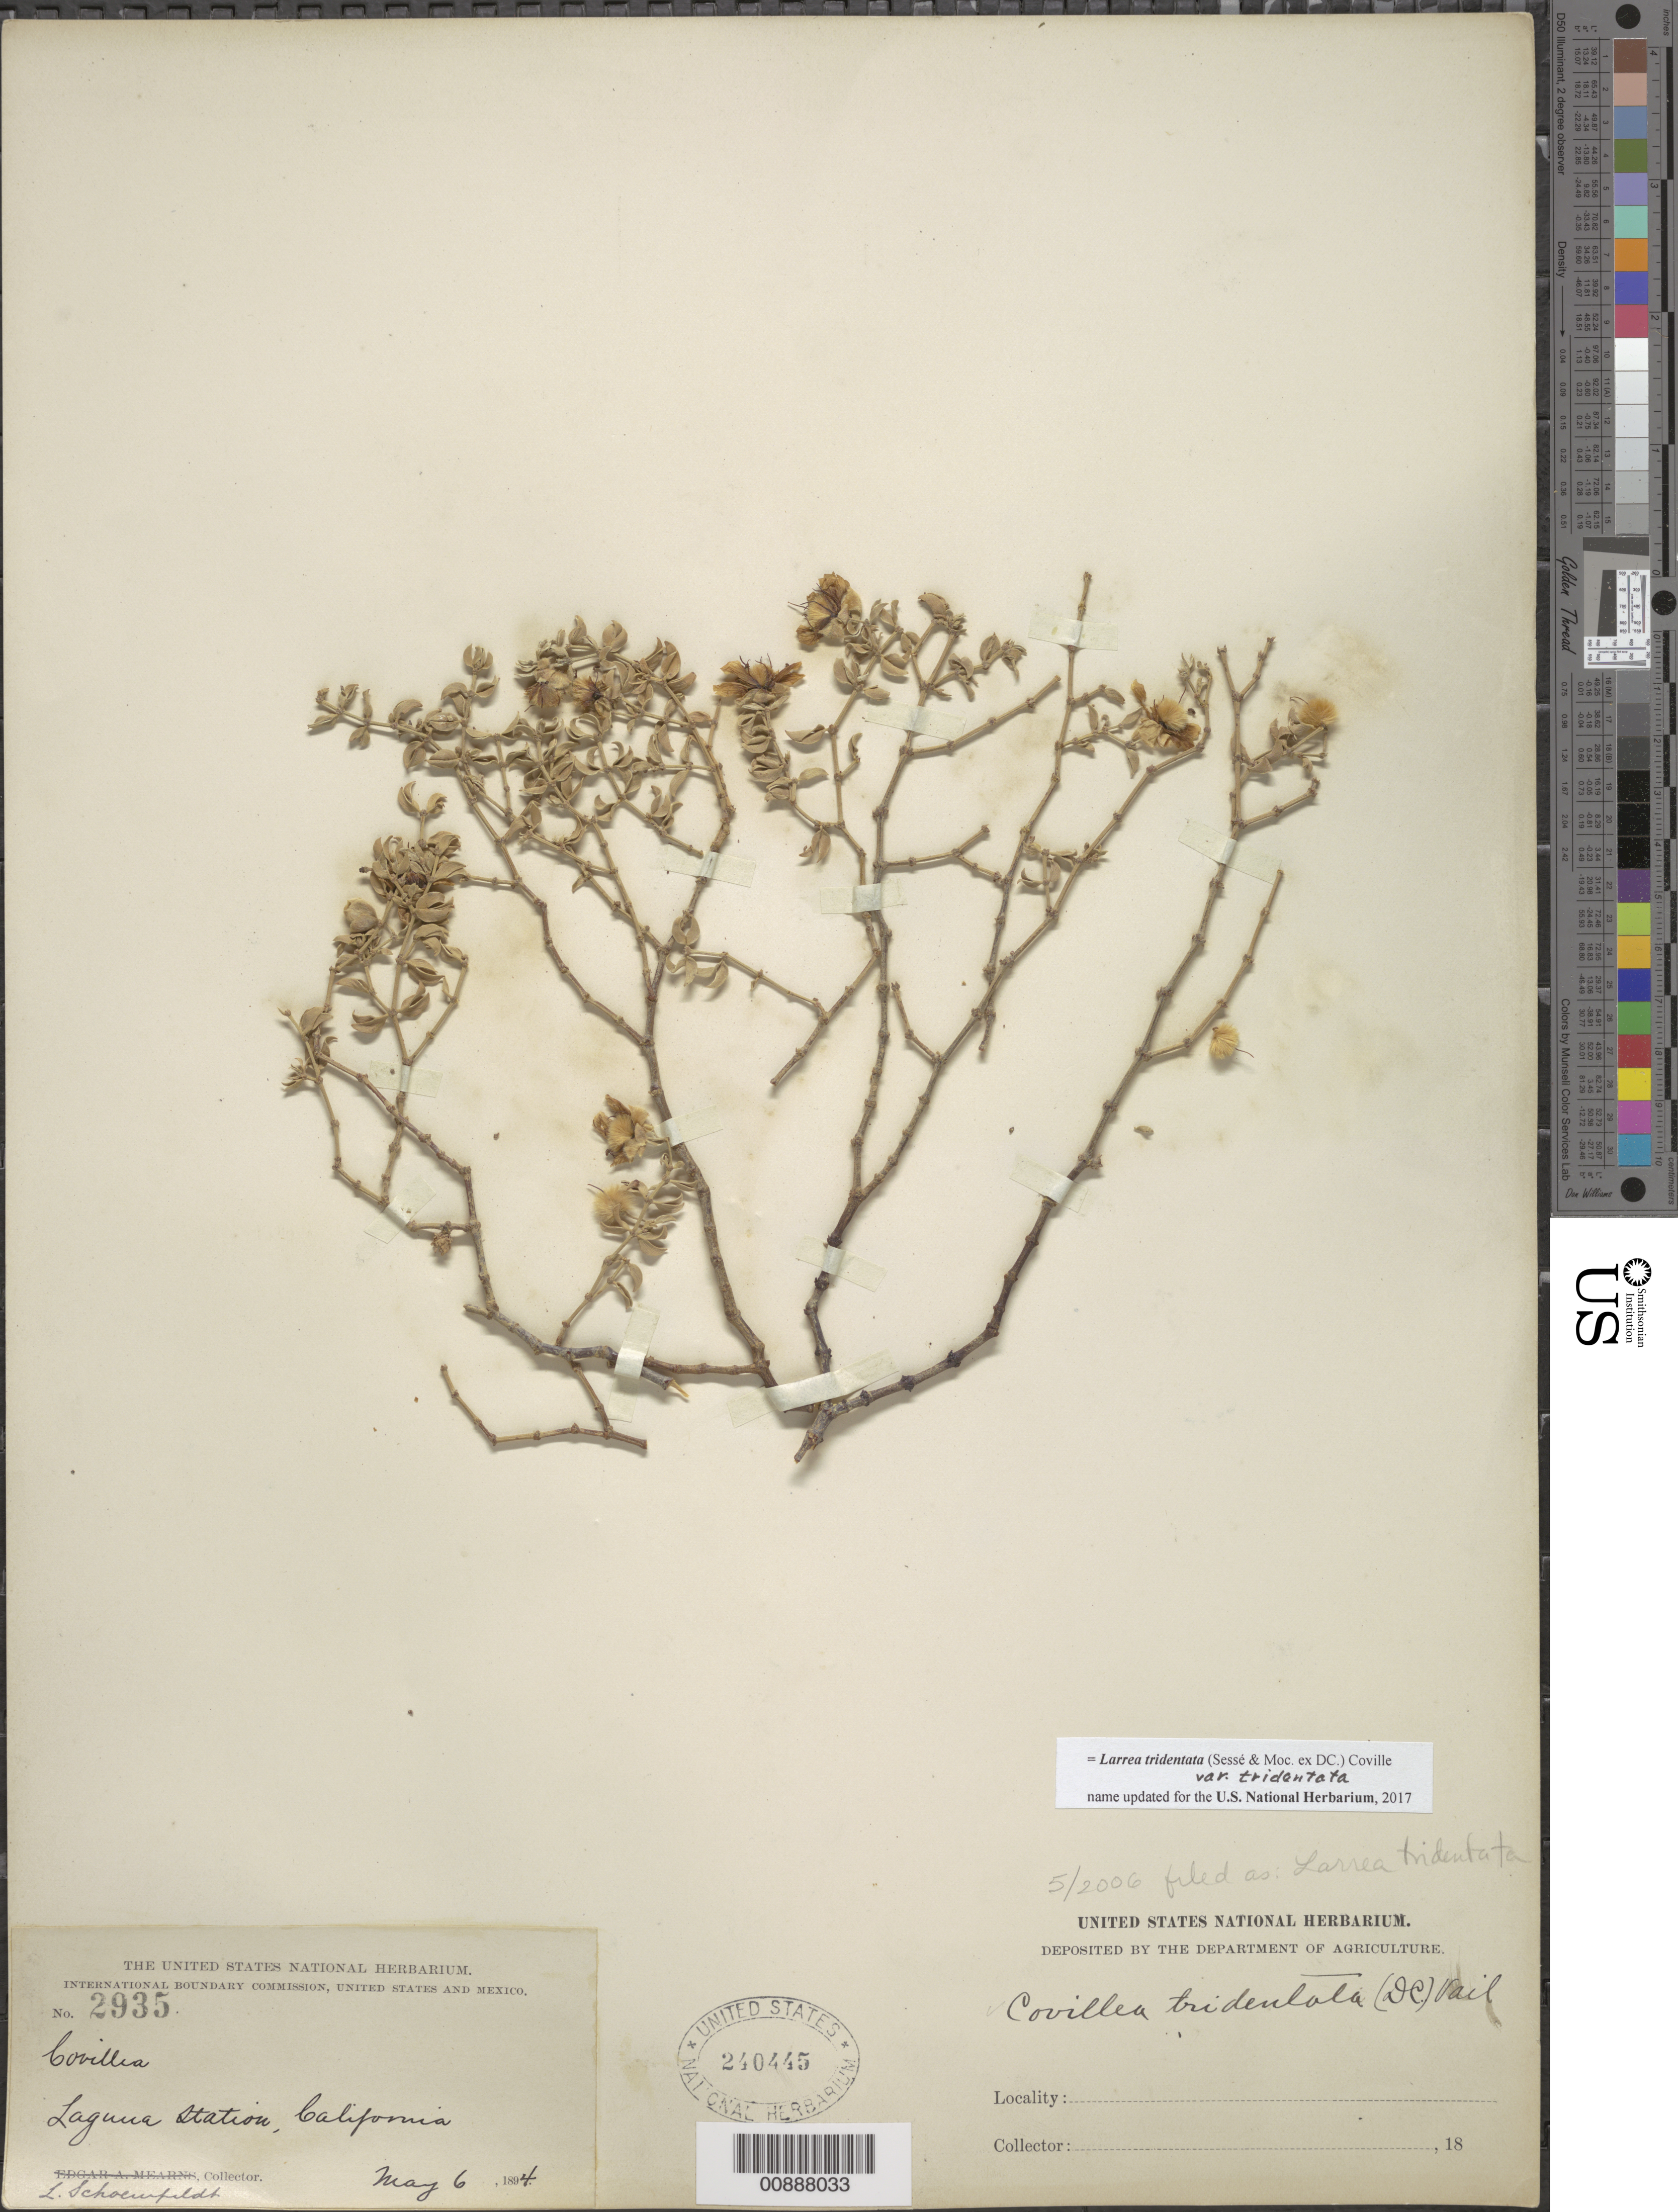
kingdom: Plantae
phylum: Tracheophyta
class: Magnoliopsida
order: Zygophyllales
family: Zygophyllaceae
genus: Larrea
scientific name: Larrea tridentata var. tridentata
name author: (Sessé & Moc. ex DC.) Coville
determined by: Strong, M. T., (US), Smithsonian Institution - National Museum of Natural History (UNITED STATES)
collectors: L. Schoenfeldt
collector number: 2935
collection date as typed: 06 May 1894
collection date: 1894-05-06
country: United States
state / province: California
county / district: Orange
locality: Laguna Station, California.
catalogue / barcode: US 240445